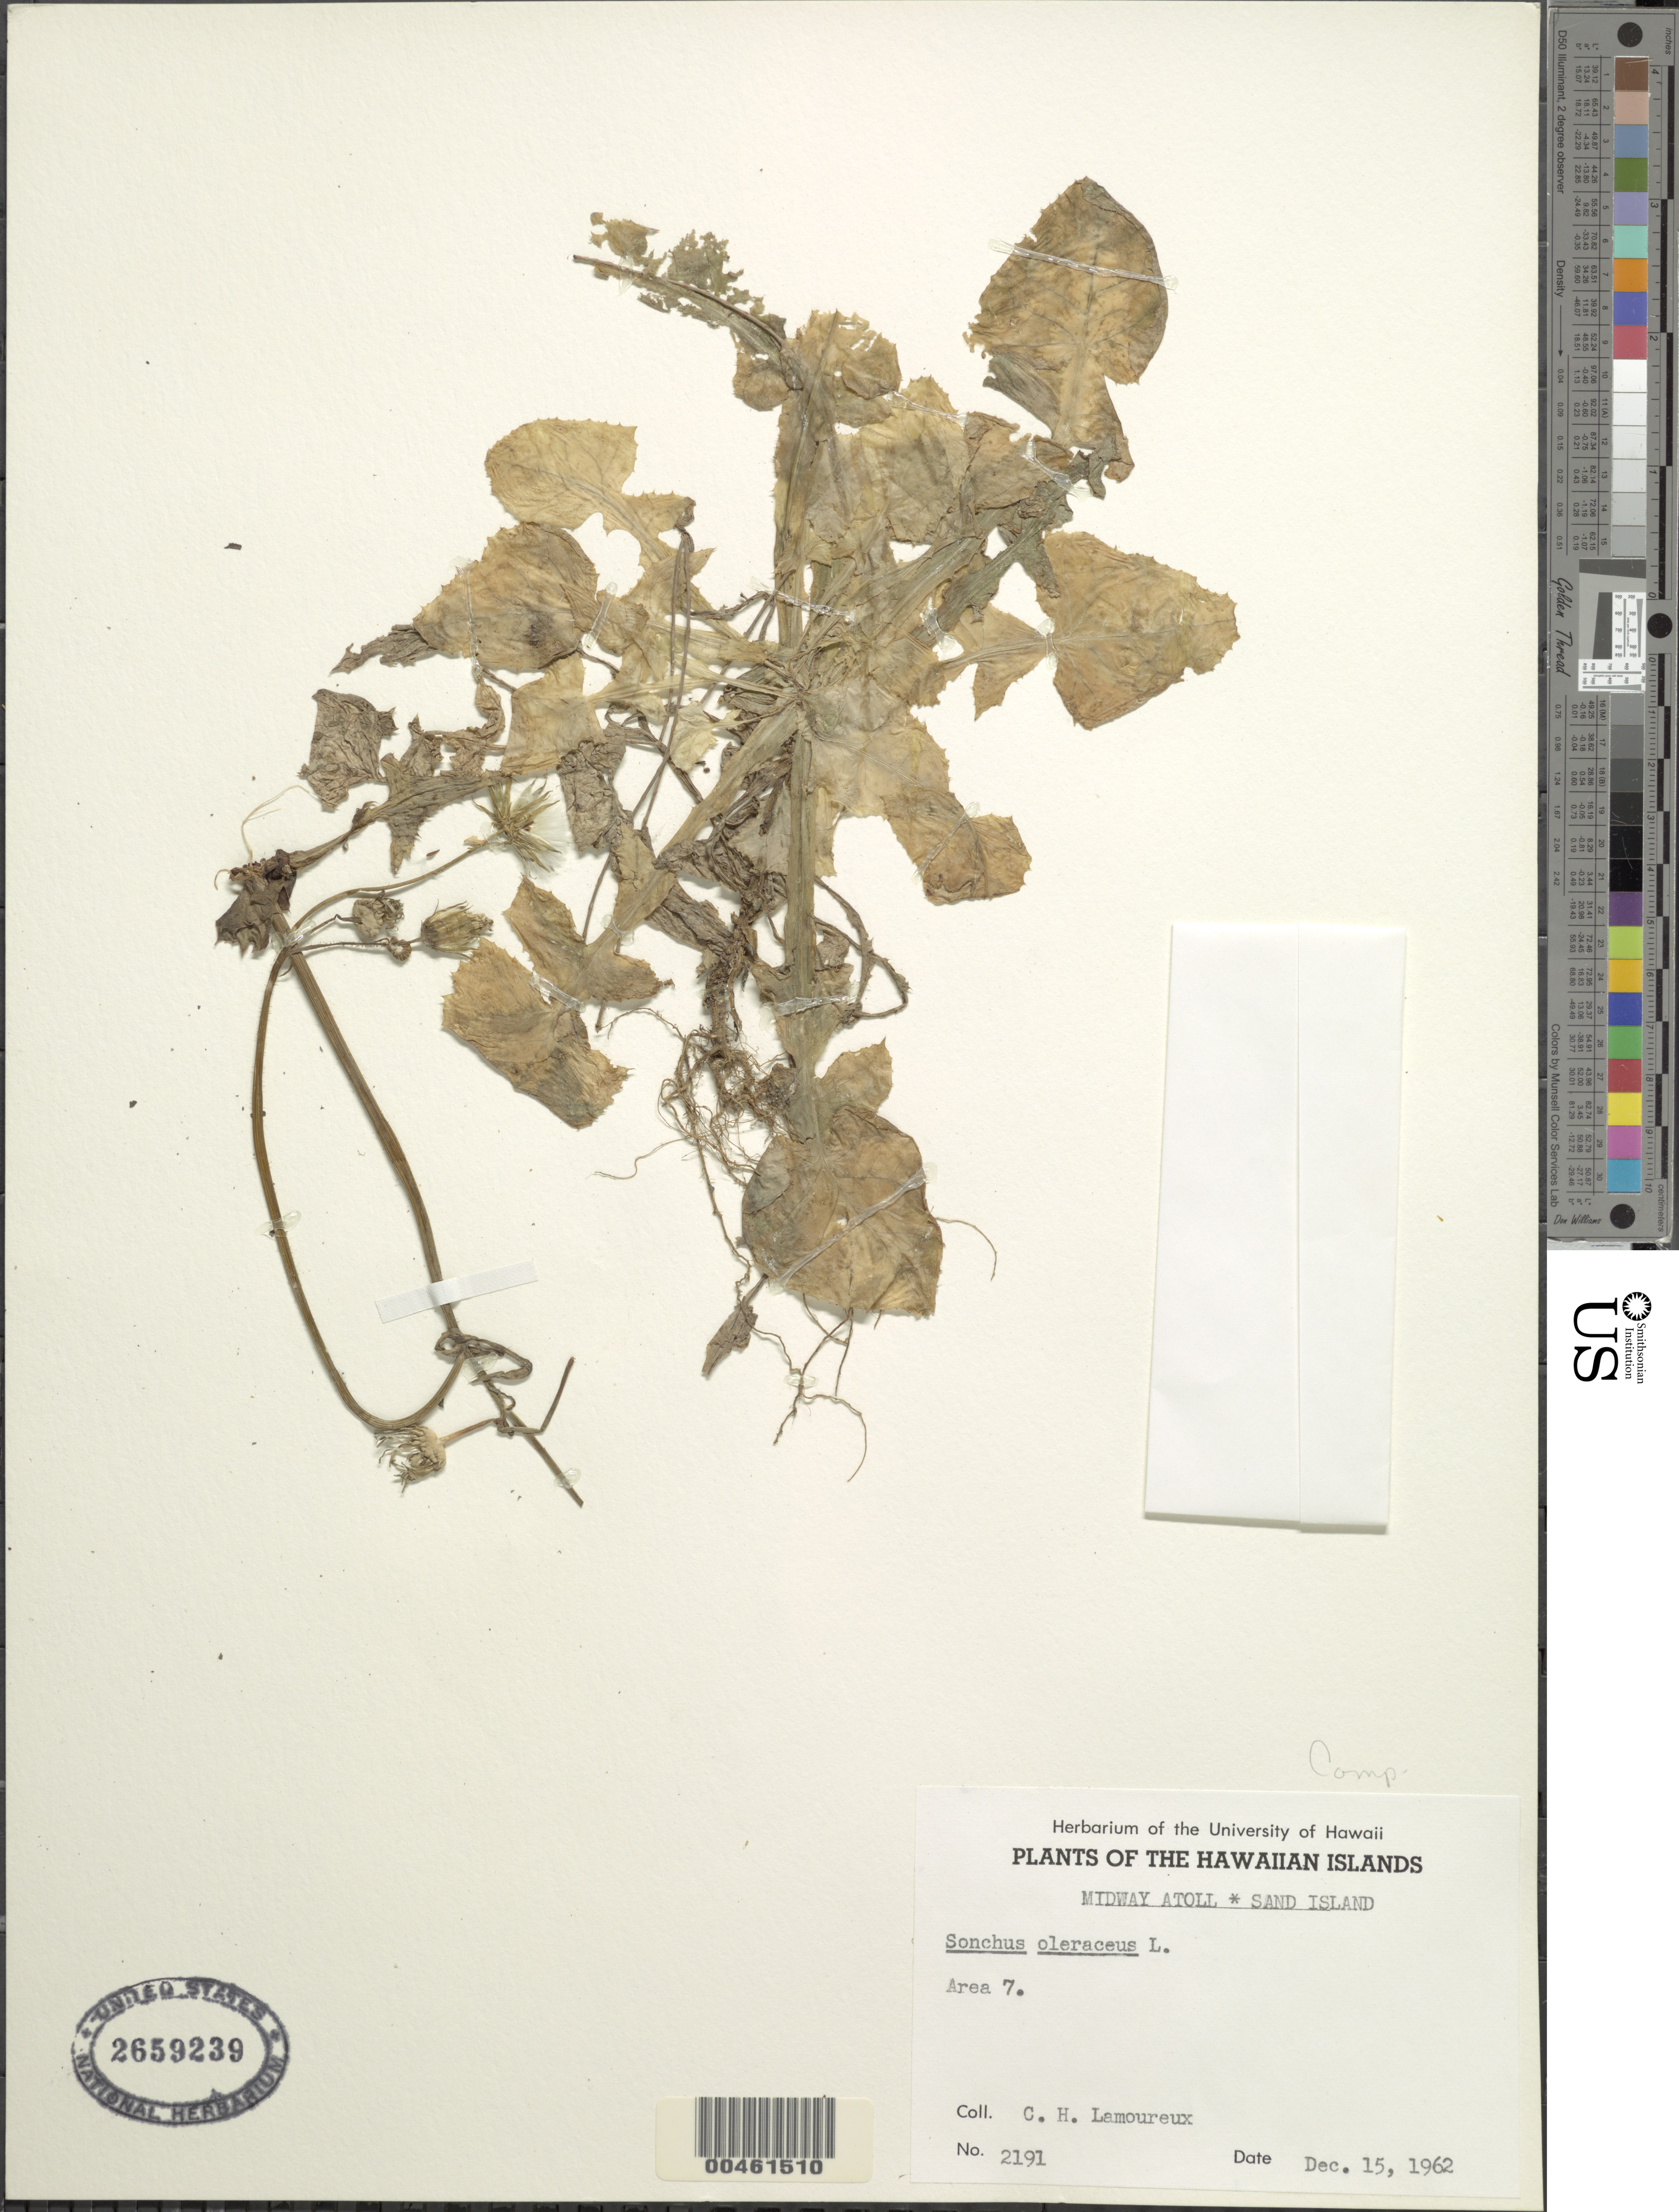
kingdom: Plantae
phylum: Tracheophyta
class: Magnoliopsida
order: Asterales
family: Asteraceae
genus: Sonchus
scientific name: Sonchus oleraceus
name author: L.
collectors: C. H. Lamoureux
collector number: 2191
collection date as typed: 15 Dec 1962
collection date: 1962-12-15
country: U.S. Administered Pacific Islands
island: Midway Atoll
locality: Area 7, Sand Islet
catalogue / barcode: US 2639239